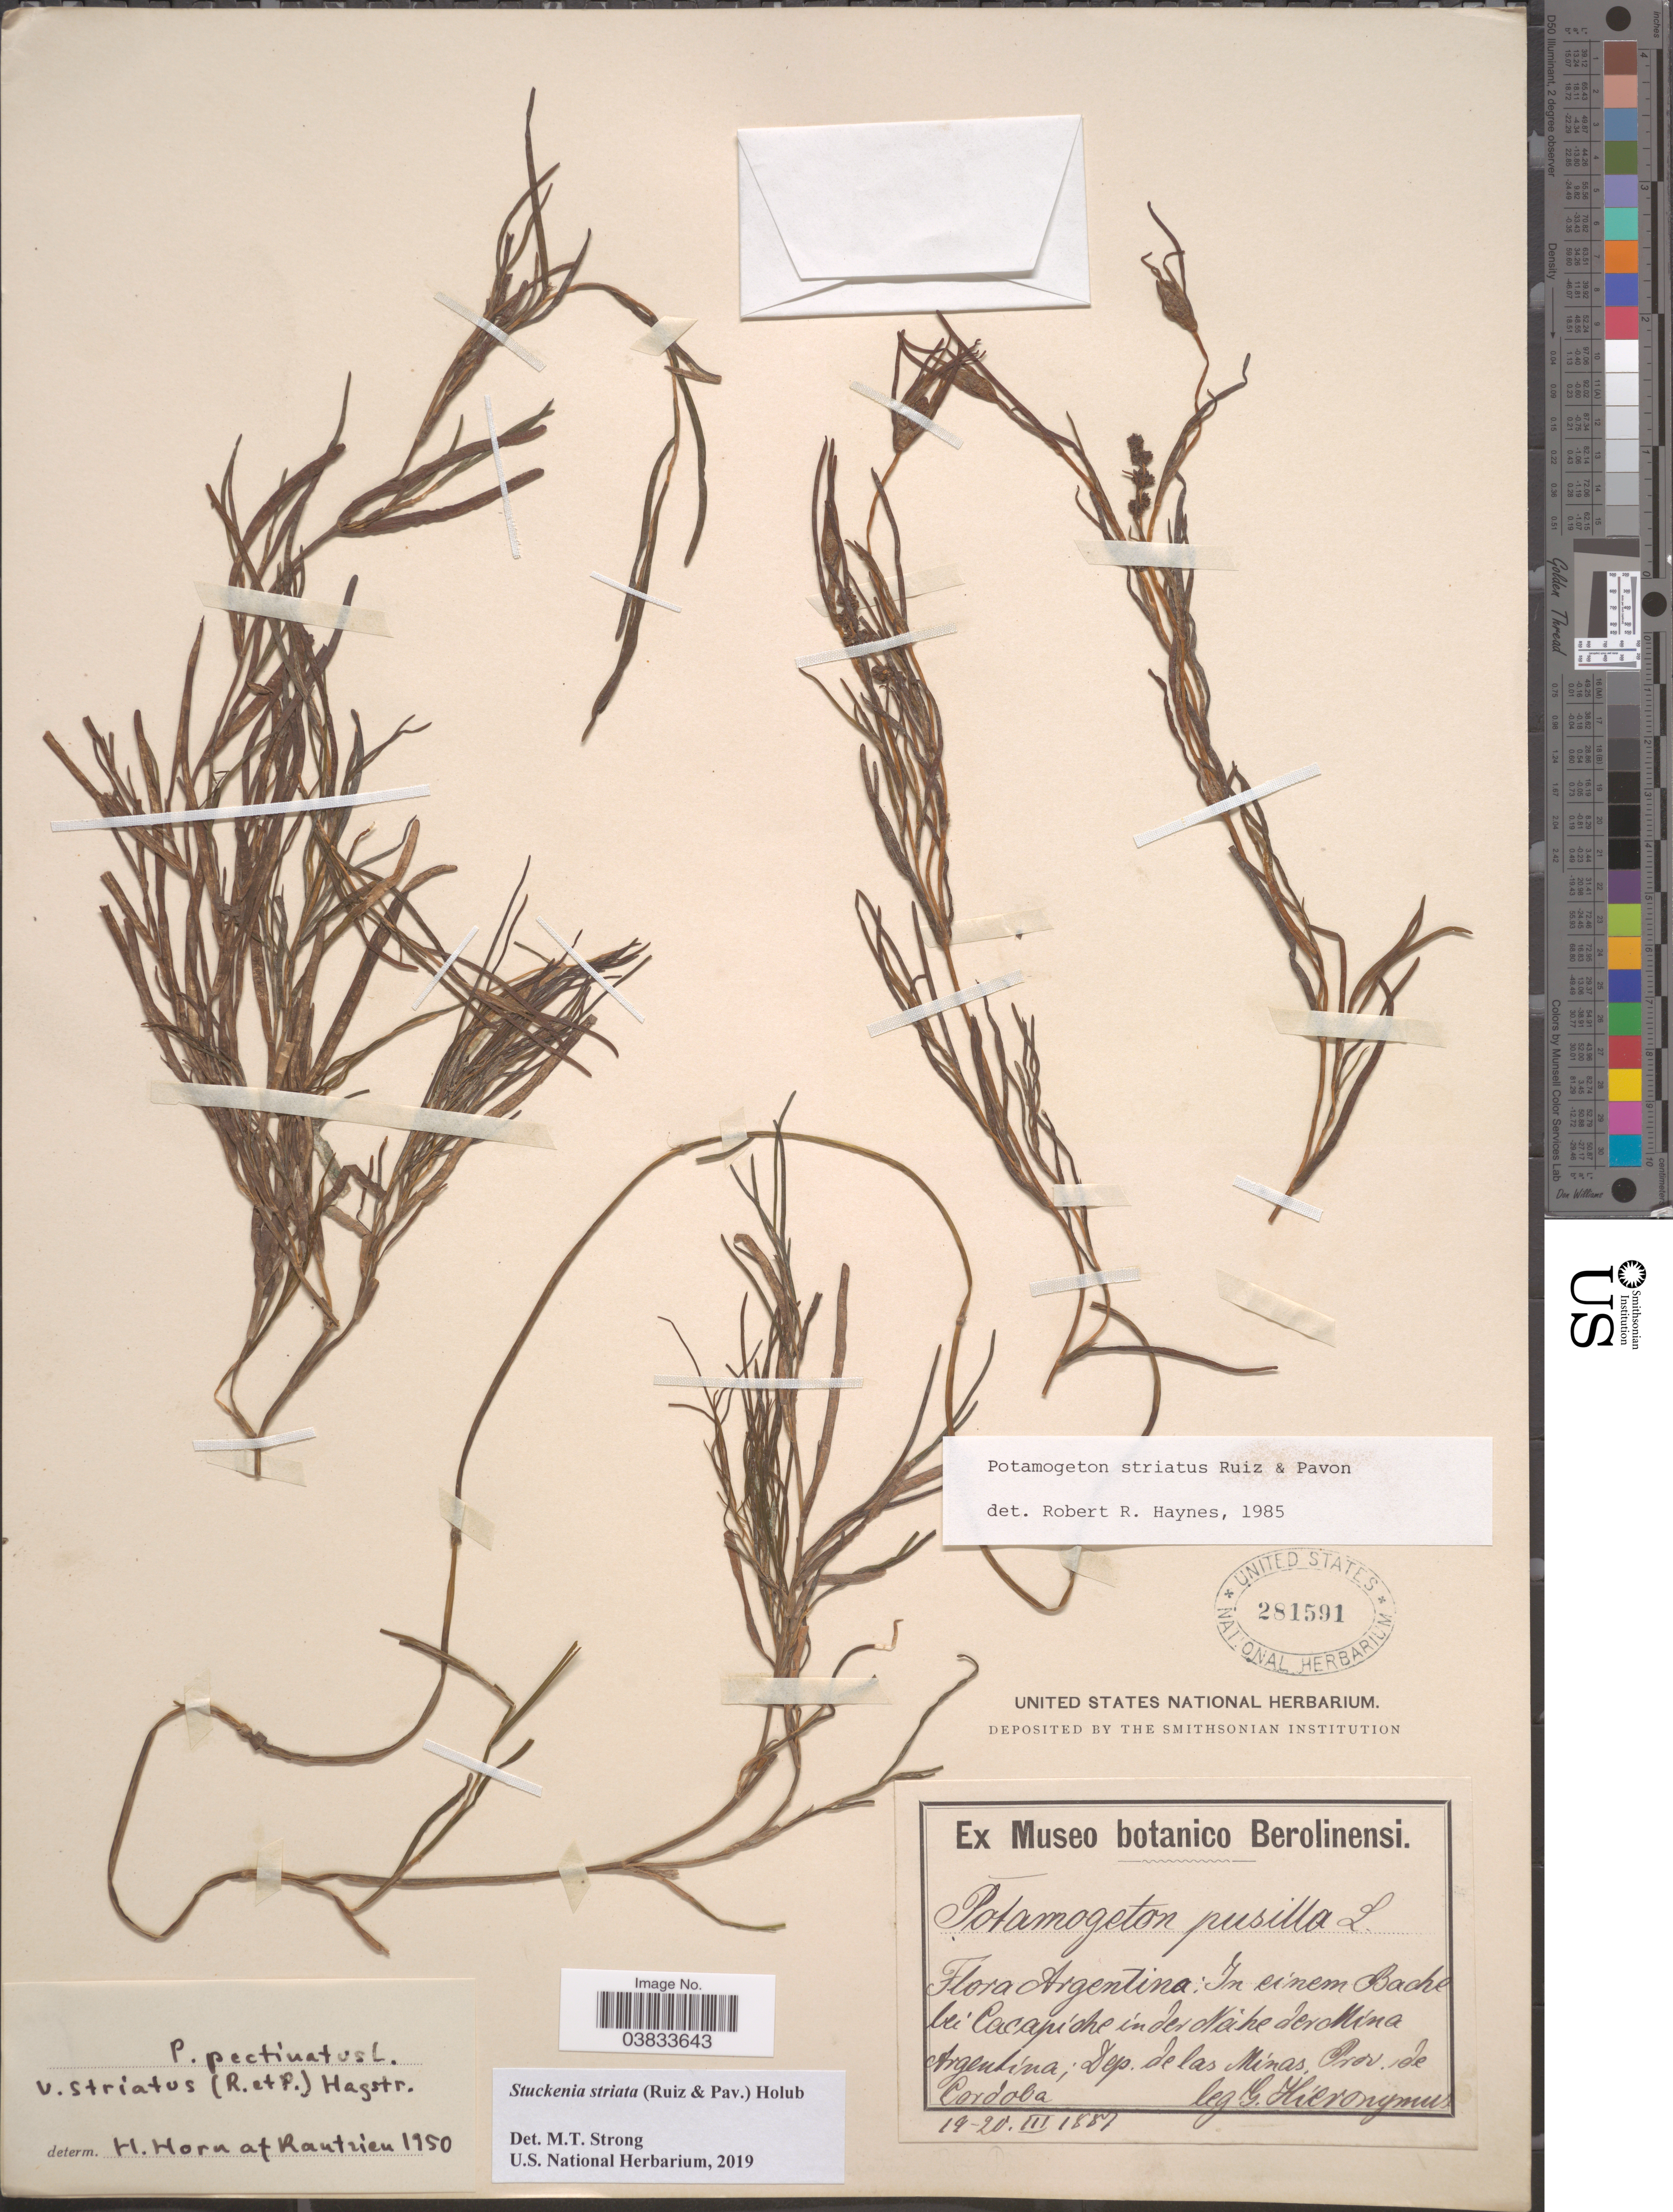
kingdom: Plantae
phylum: Tracheophyta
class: Liliopsida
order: Alismatales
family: Potamogetonaceae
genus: Stuckenia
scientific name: Stuckenia striata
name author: (Ruiz & Pav.) Holub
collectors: -. Hieronymus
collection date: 1887-03-19/1887-03-20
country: Argentina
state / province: Cordoba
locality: In einem Bache bei Cacapiche in der Nahe der Mina Argentina; Dep. de las Minas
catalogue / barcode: US 281591